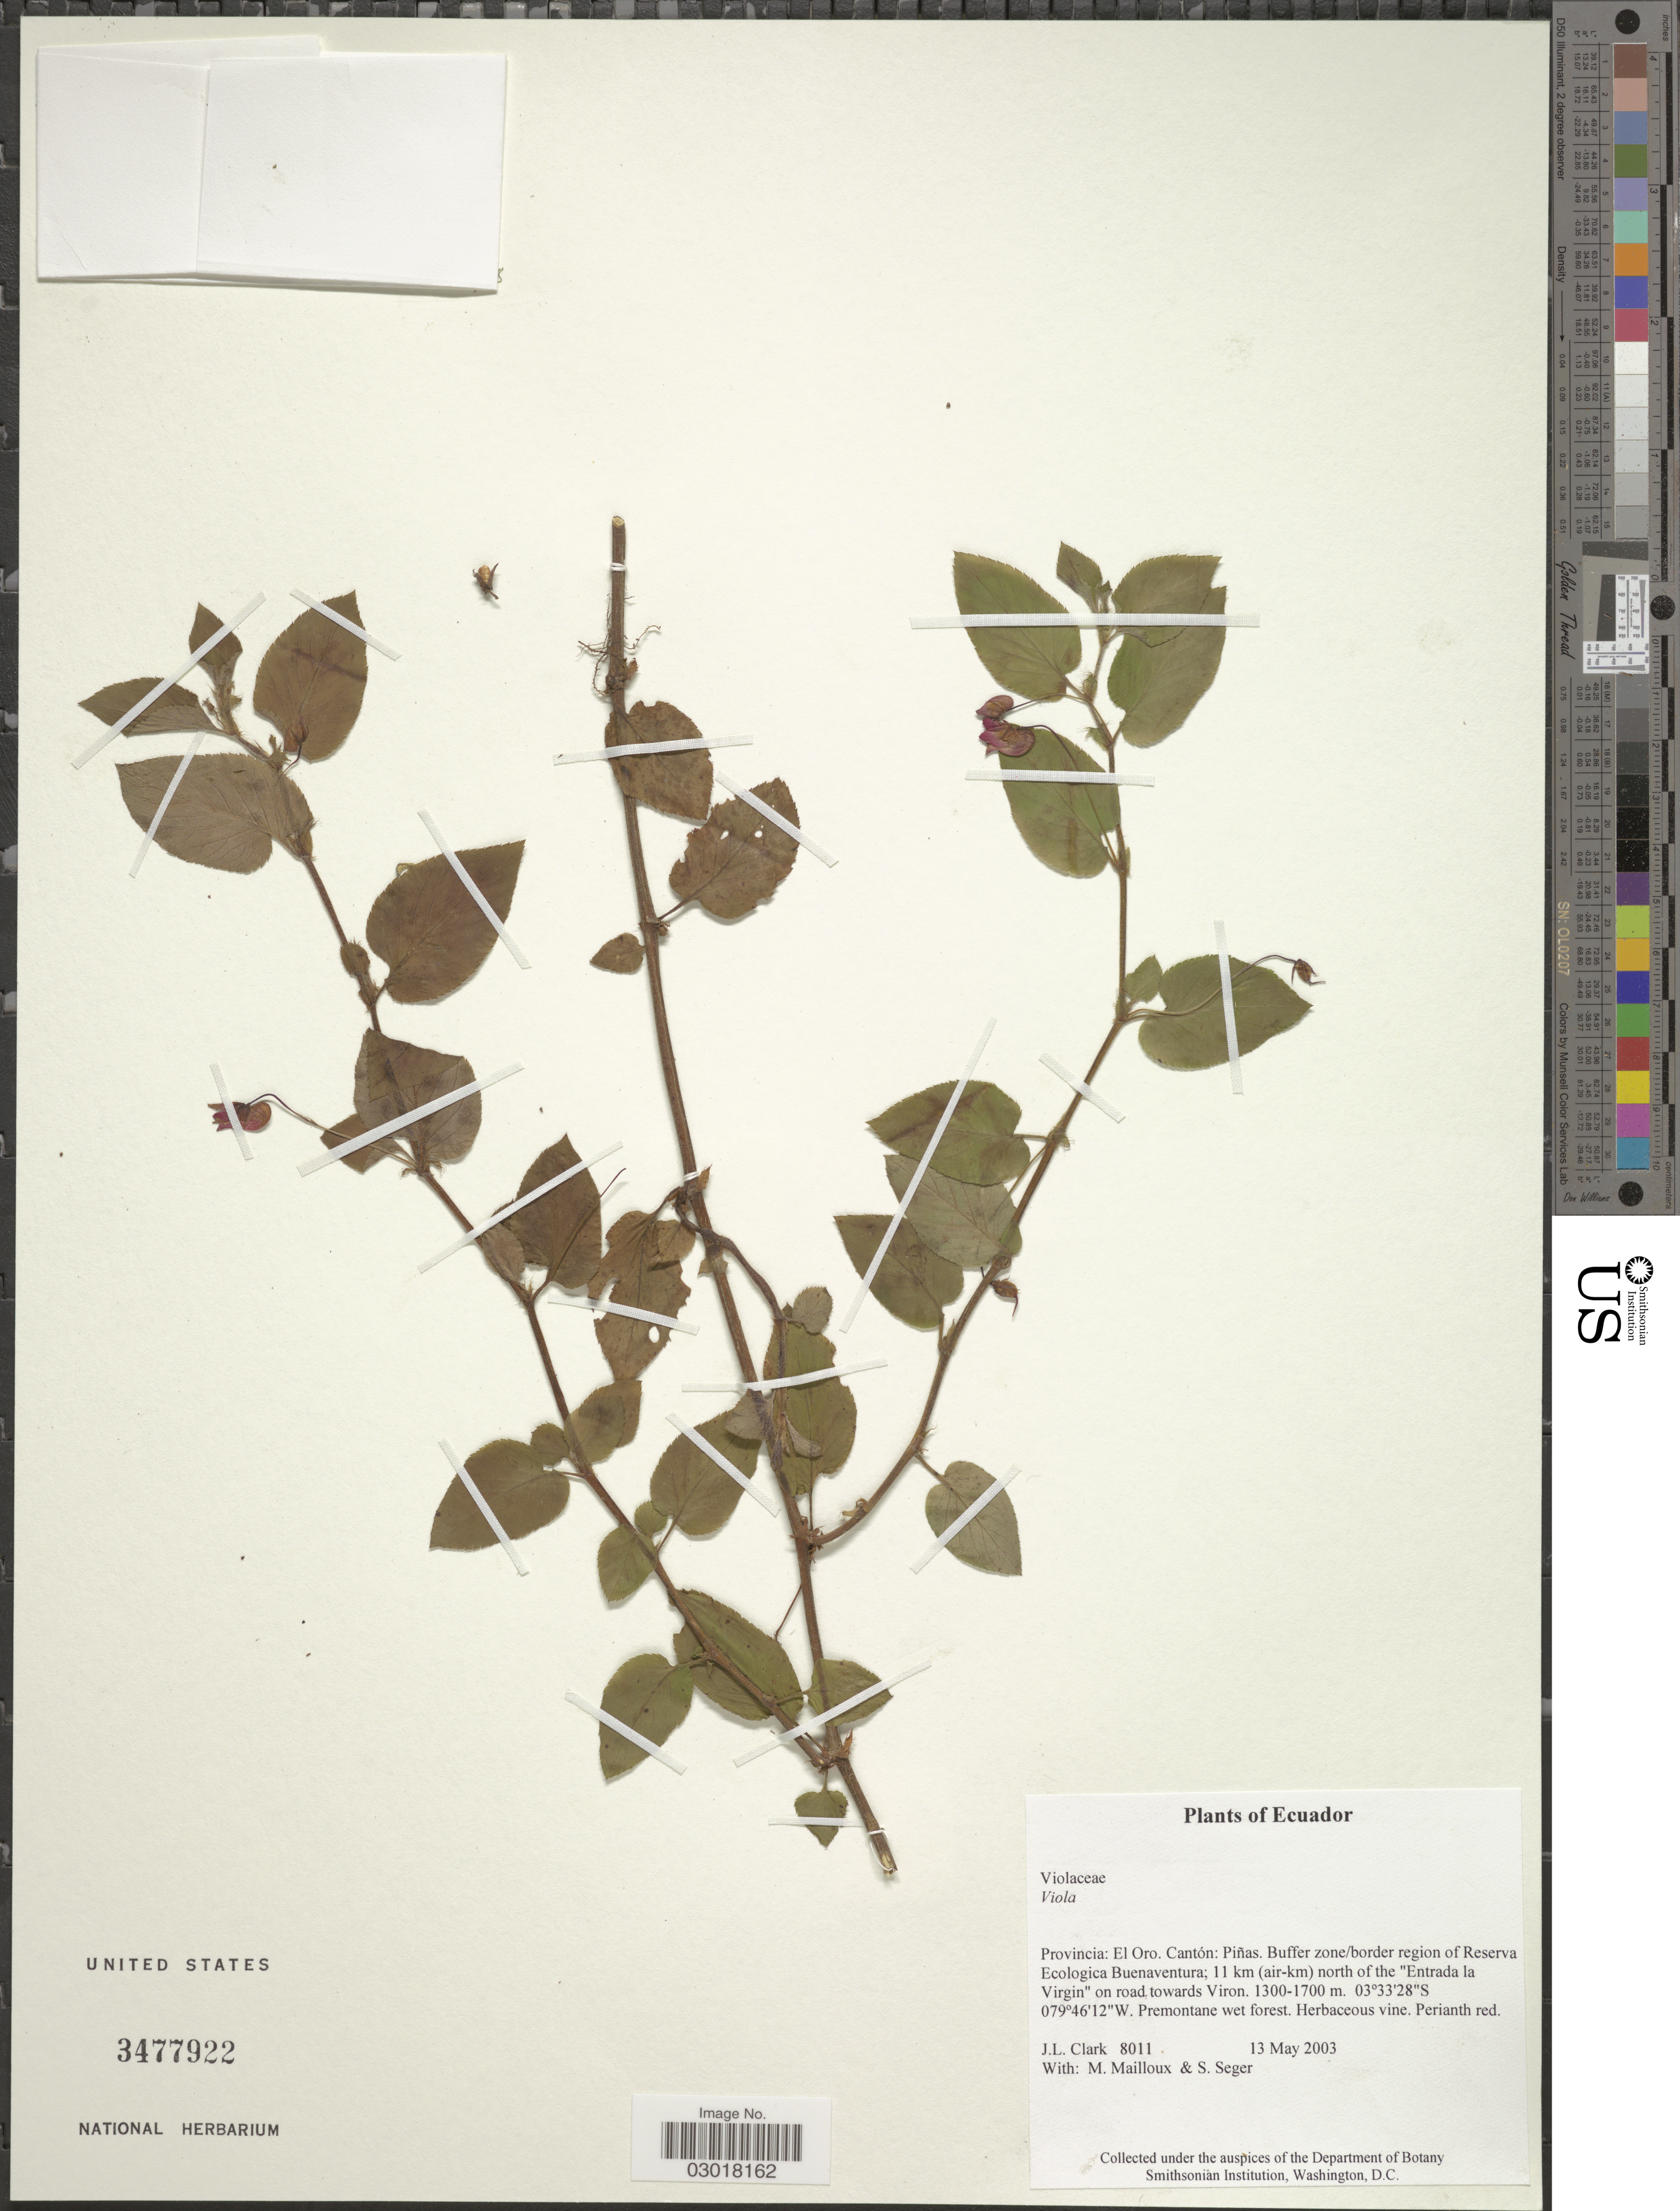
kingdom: Plantae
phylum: Tracheophyta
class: Magnoliopsida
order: Malpighiales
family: Violaceae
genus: Viola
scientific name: Viola sp.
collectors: J. L. Clark, M. Mailloux & S. Seger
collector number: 8011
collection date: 2003-05-13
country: Ecuador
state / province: El Oro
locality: Cantón: Pi1as. Buffer zone/border region of Reserva Ecologica Buenaventura; 11 km (air-km) north of the 'Entrada la Virgin' on road towards Viron.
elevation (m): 1300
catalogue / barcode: US 3477922